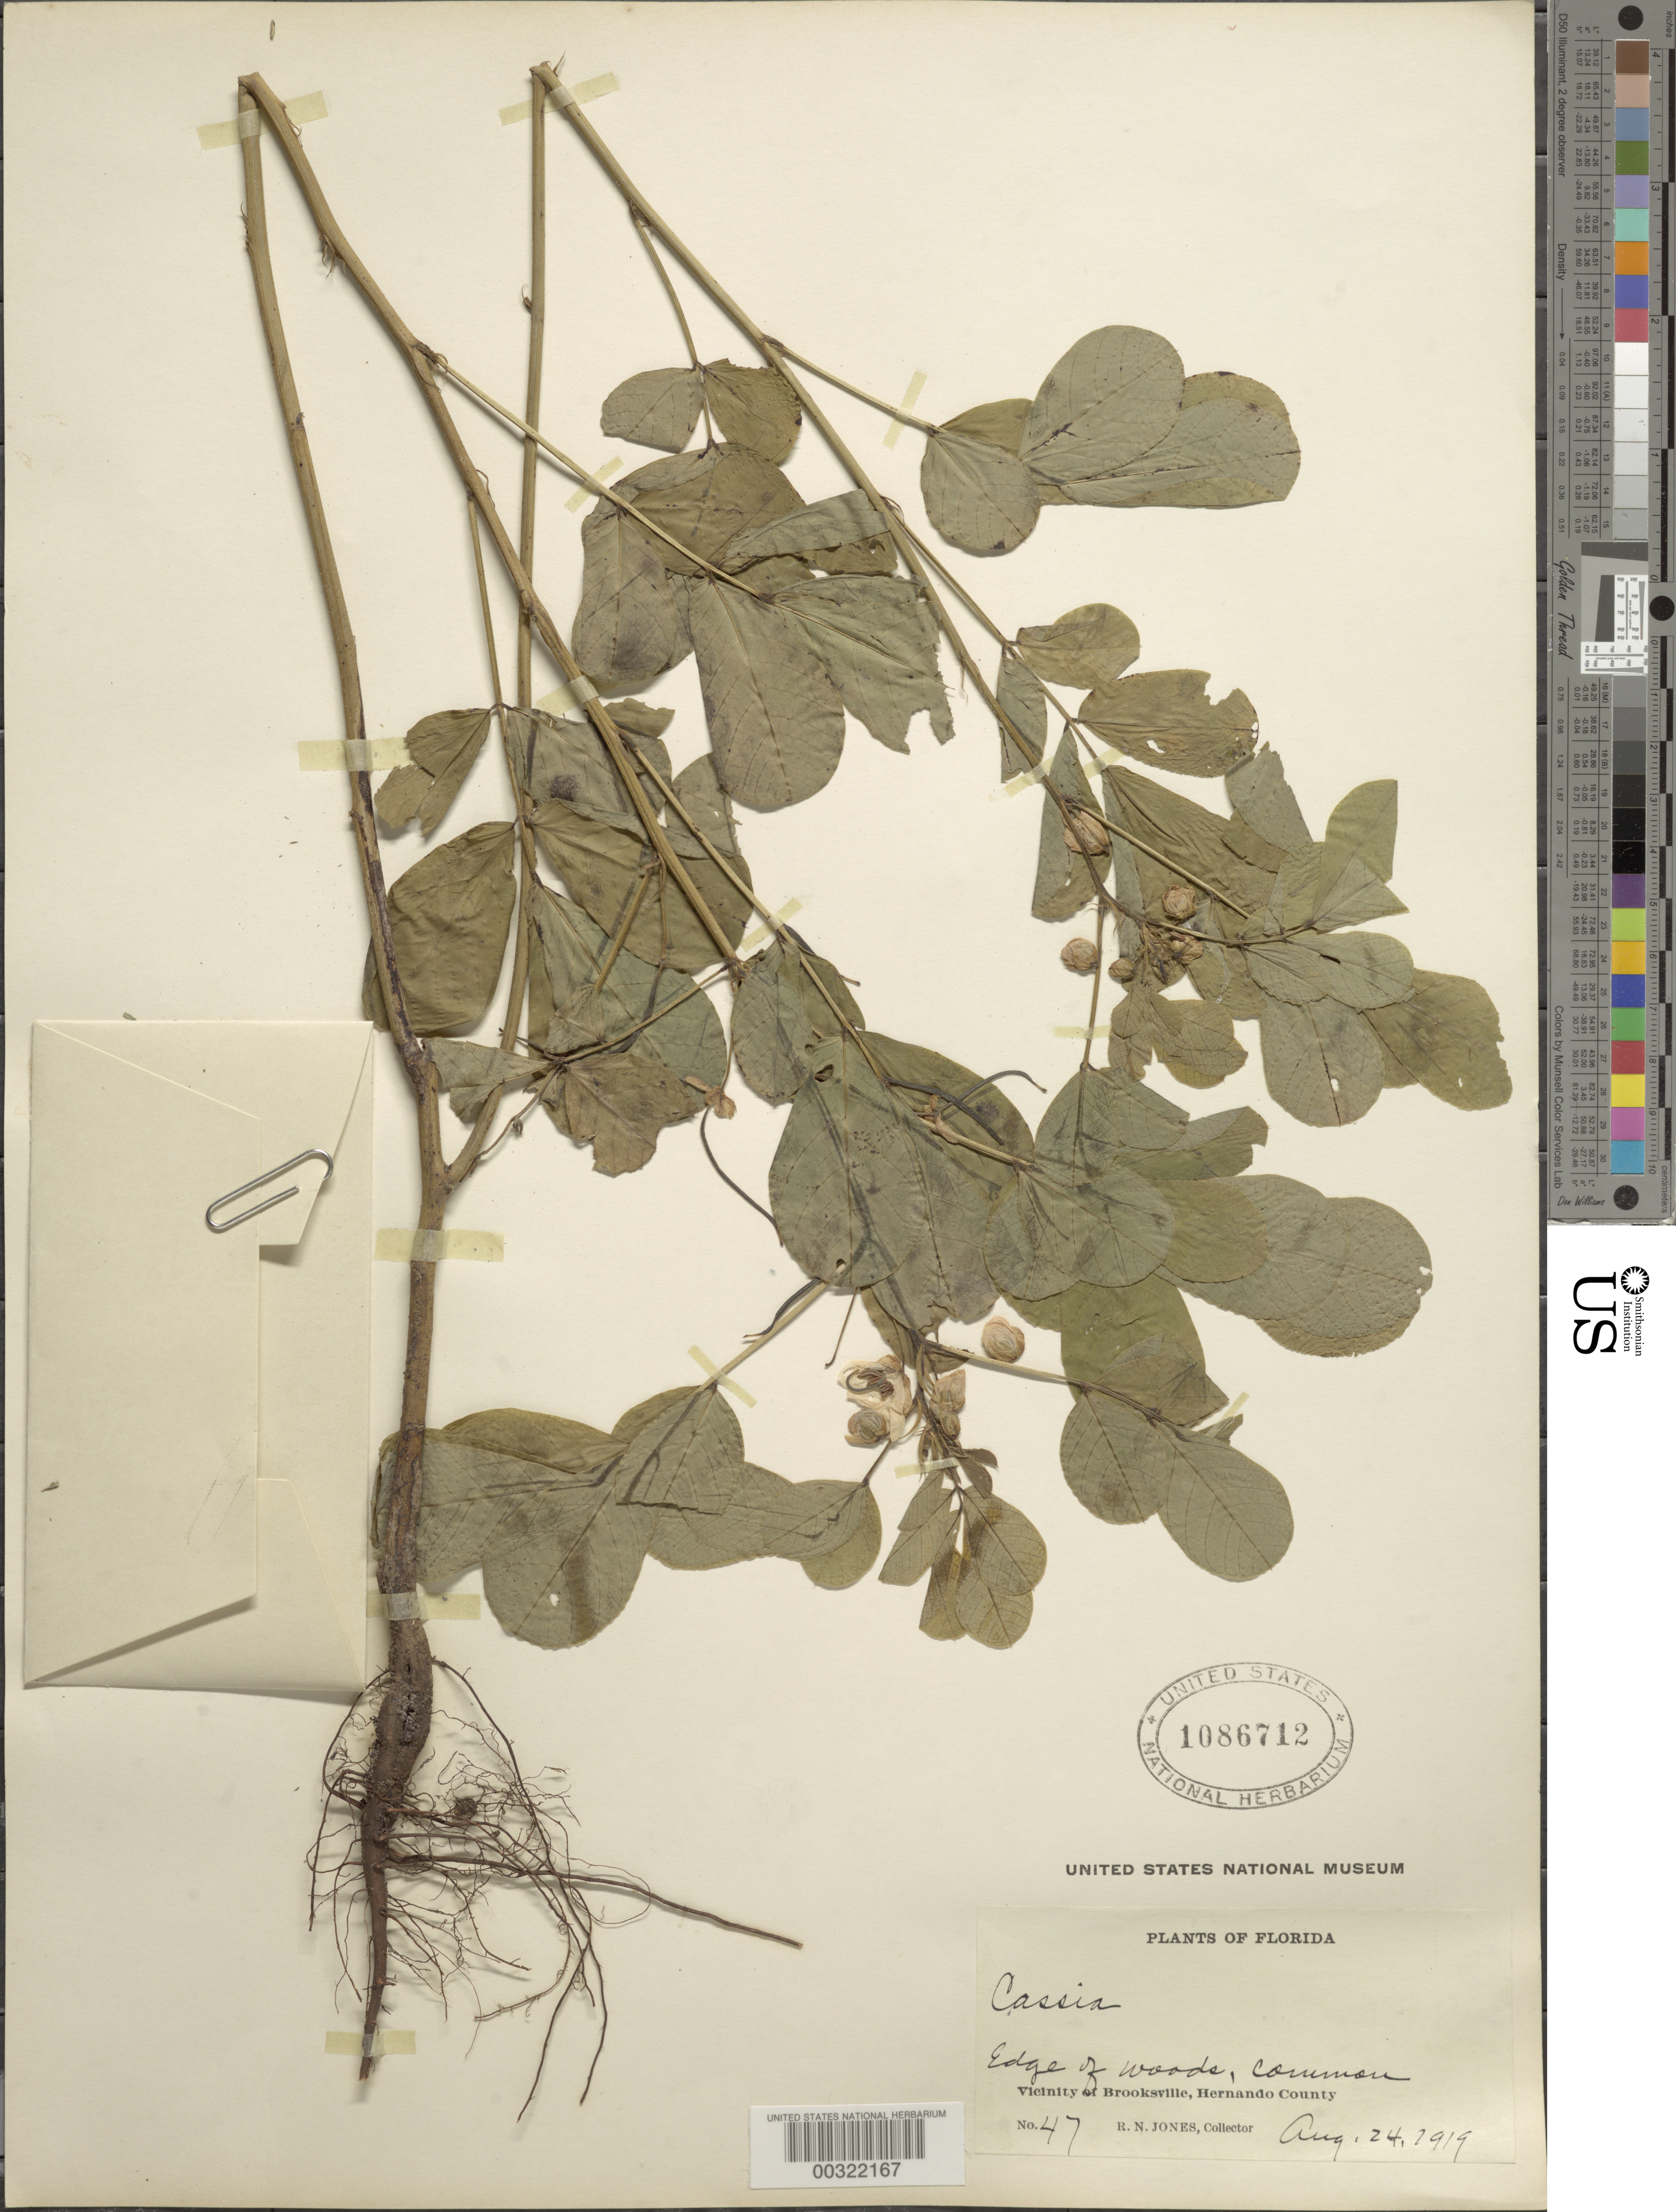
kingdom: Plantae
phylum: Tracheophyta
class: Magnoliopsida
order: Fabales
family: Fabaceae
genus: Senna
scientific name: Senna obtusifolia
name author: (L.) H.S. Irwin & Barneby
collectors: R. N. Jones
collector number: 47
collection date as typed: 24 Aug 1919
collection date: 1919-08-24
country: United States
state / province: Florida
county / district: Hernando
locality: Vicinity of brooksville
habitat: Edge of woods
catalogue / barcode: US 1086712